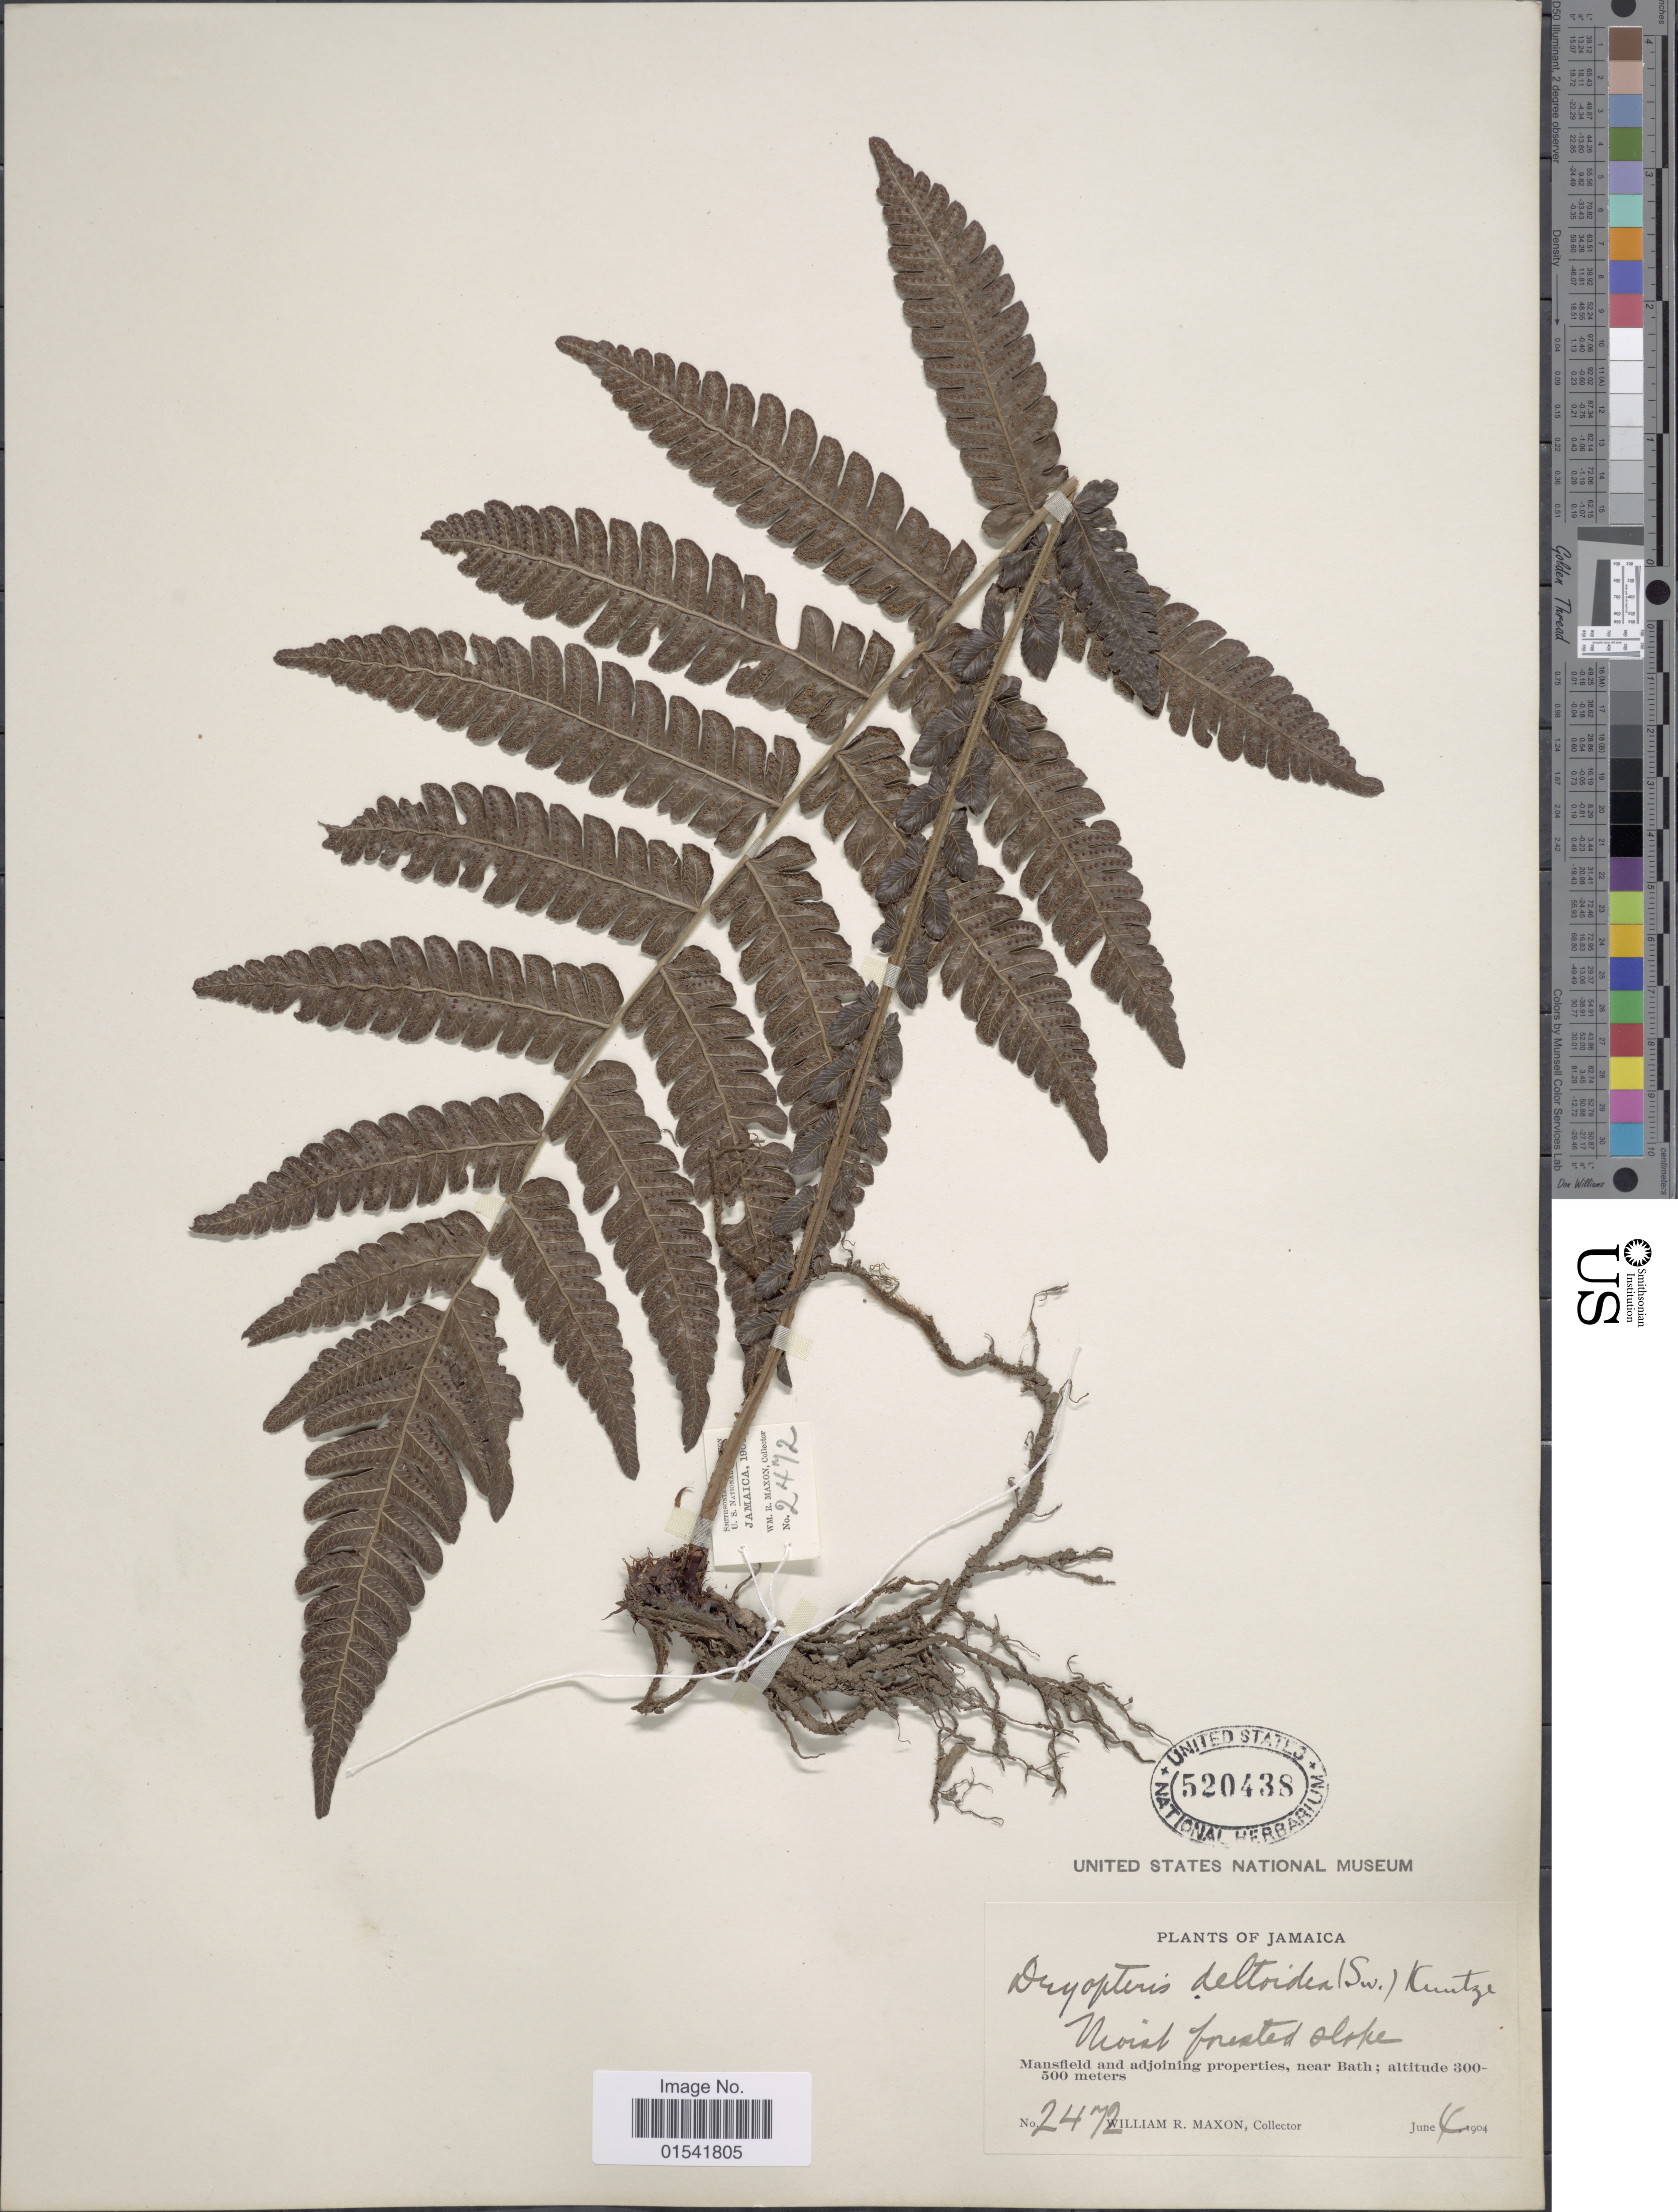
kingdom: Plantae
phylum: Tracheophyta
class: Polypodiopsida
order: Polypodiales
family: Thelypteridaceae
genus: Steiropteris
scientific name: Steiropteris deltoidea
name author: (Sw.) Pic. Serm.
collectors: W. R. Maxon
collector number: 2472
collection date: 1904-06-04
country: Jamaica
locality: Mansfield and adjoining properties, near Bath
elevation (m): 300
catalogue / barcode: US 520438